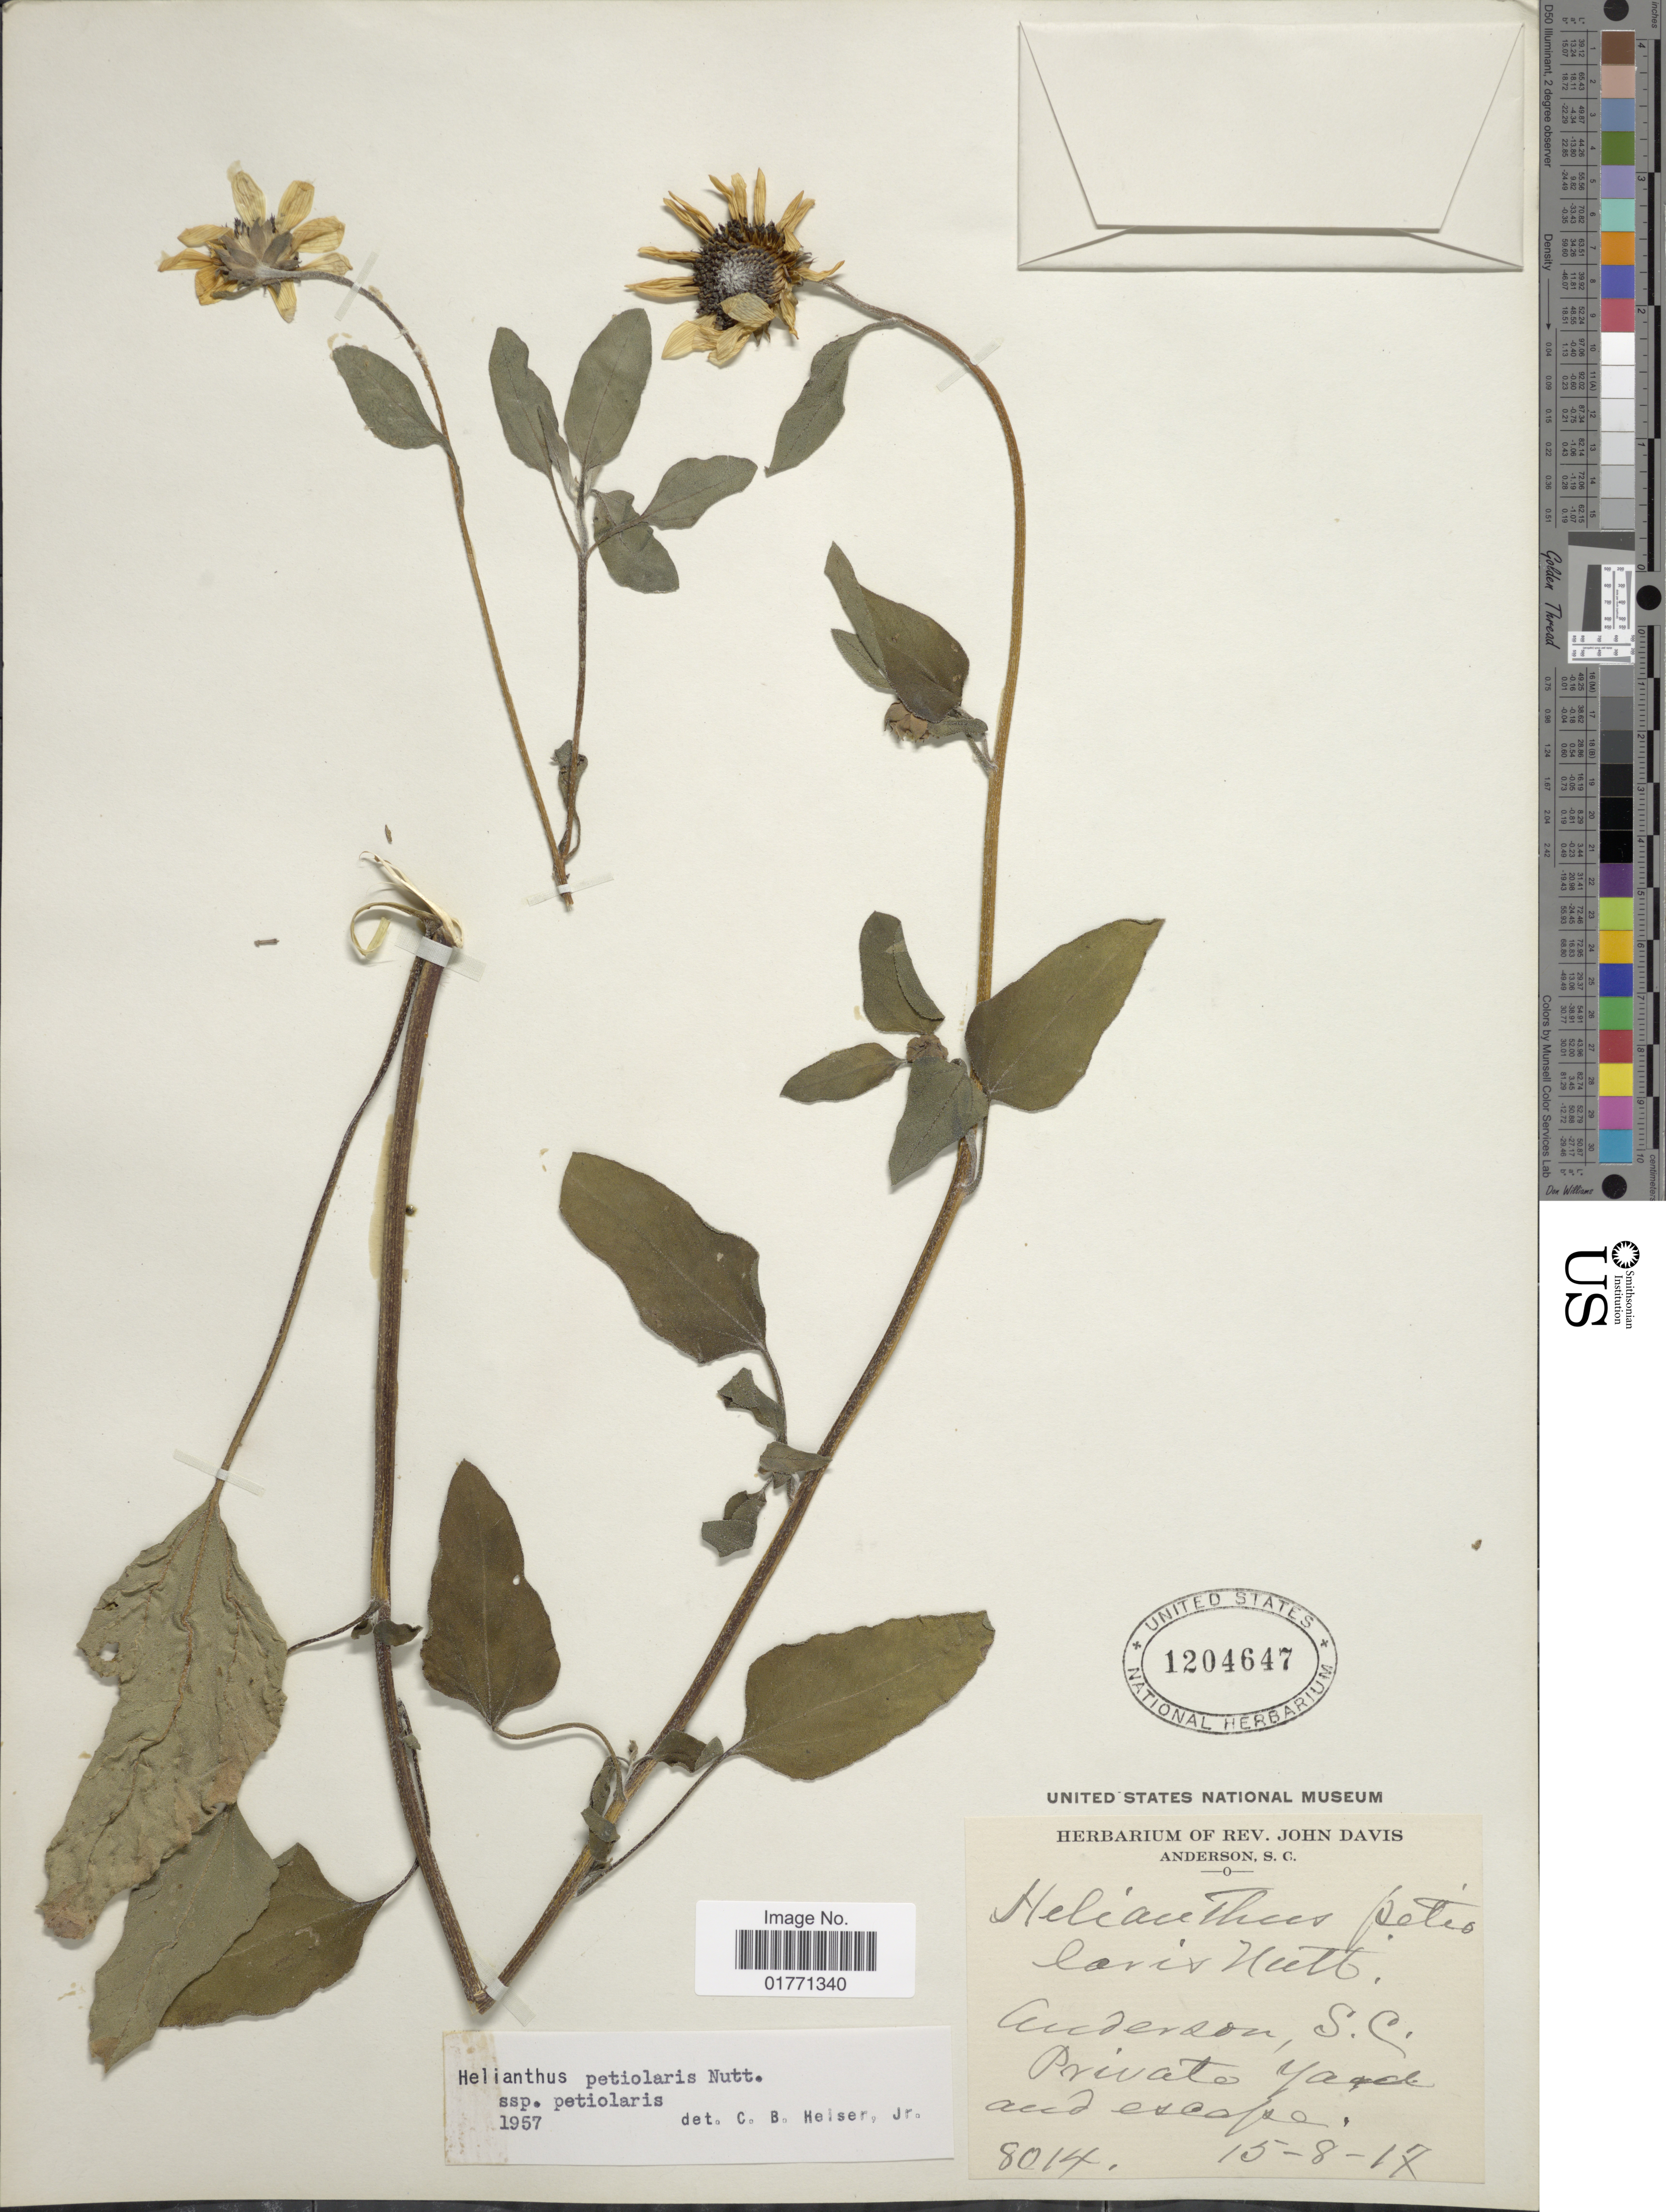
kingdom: Plantae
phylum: Tracheophyta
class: Magnoliopsida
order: Asterales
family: Asteraceae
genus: Helianthus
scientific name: Helianthus petiolaris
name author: Nutt.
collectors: ex herb. Rev. John Davis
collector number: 8014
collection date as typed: Transcribed d/m/y: 15/8/17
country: United States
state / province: South Carolina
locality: Anderson, Private Yard and escape.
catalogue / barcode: US 1204647